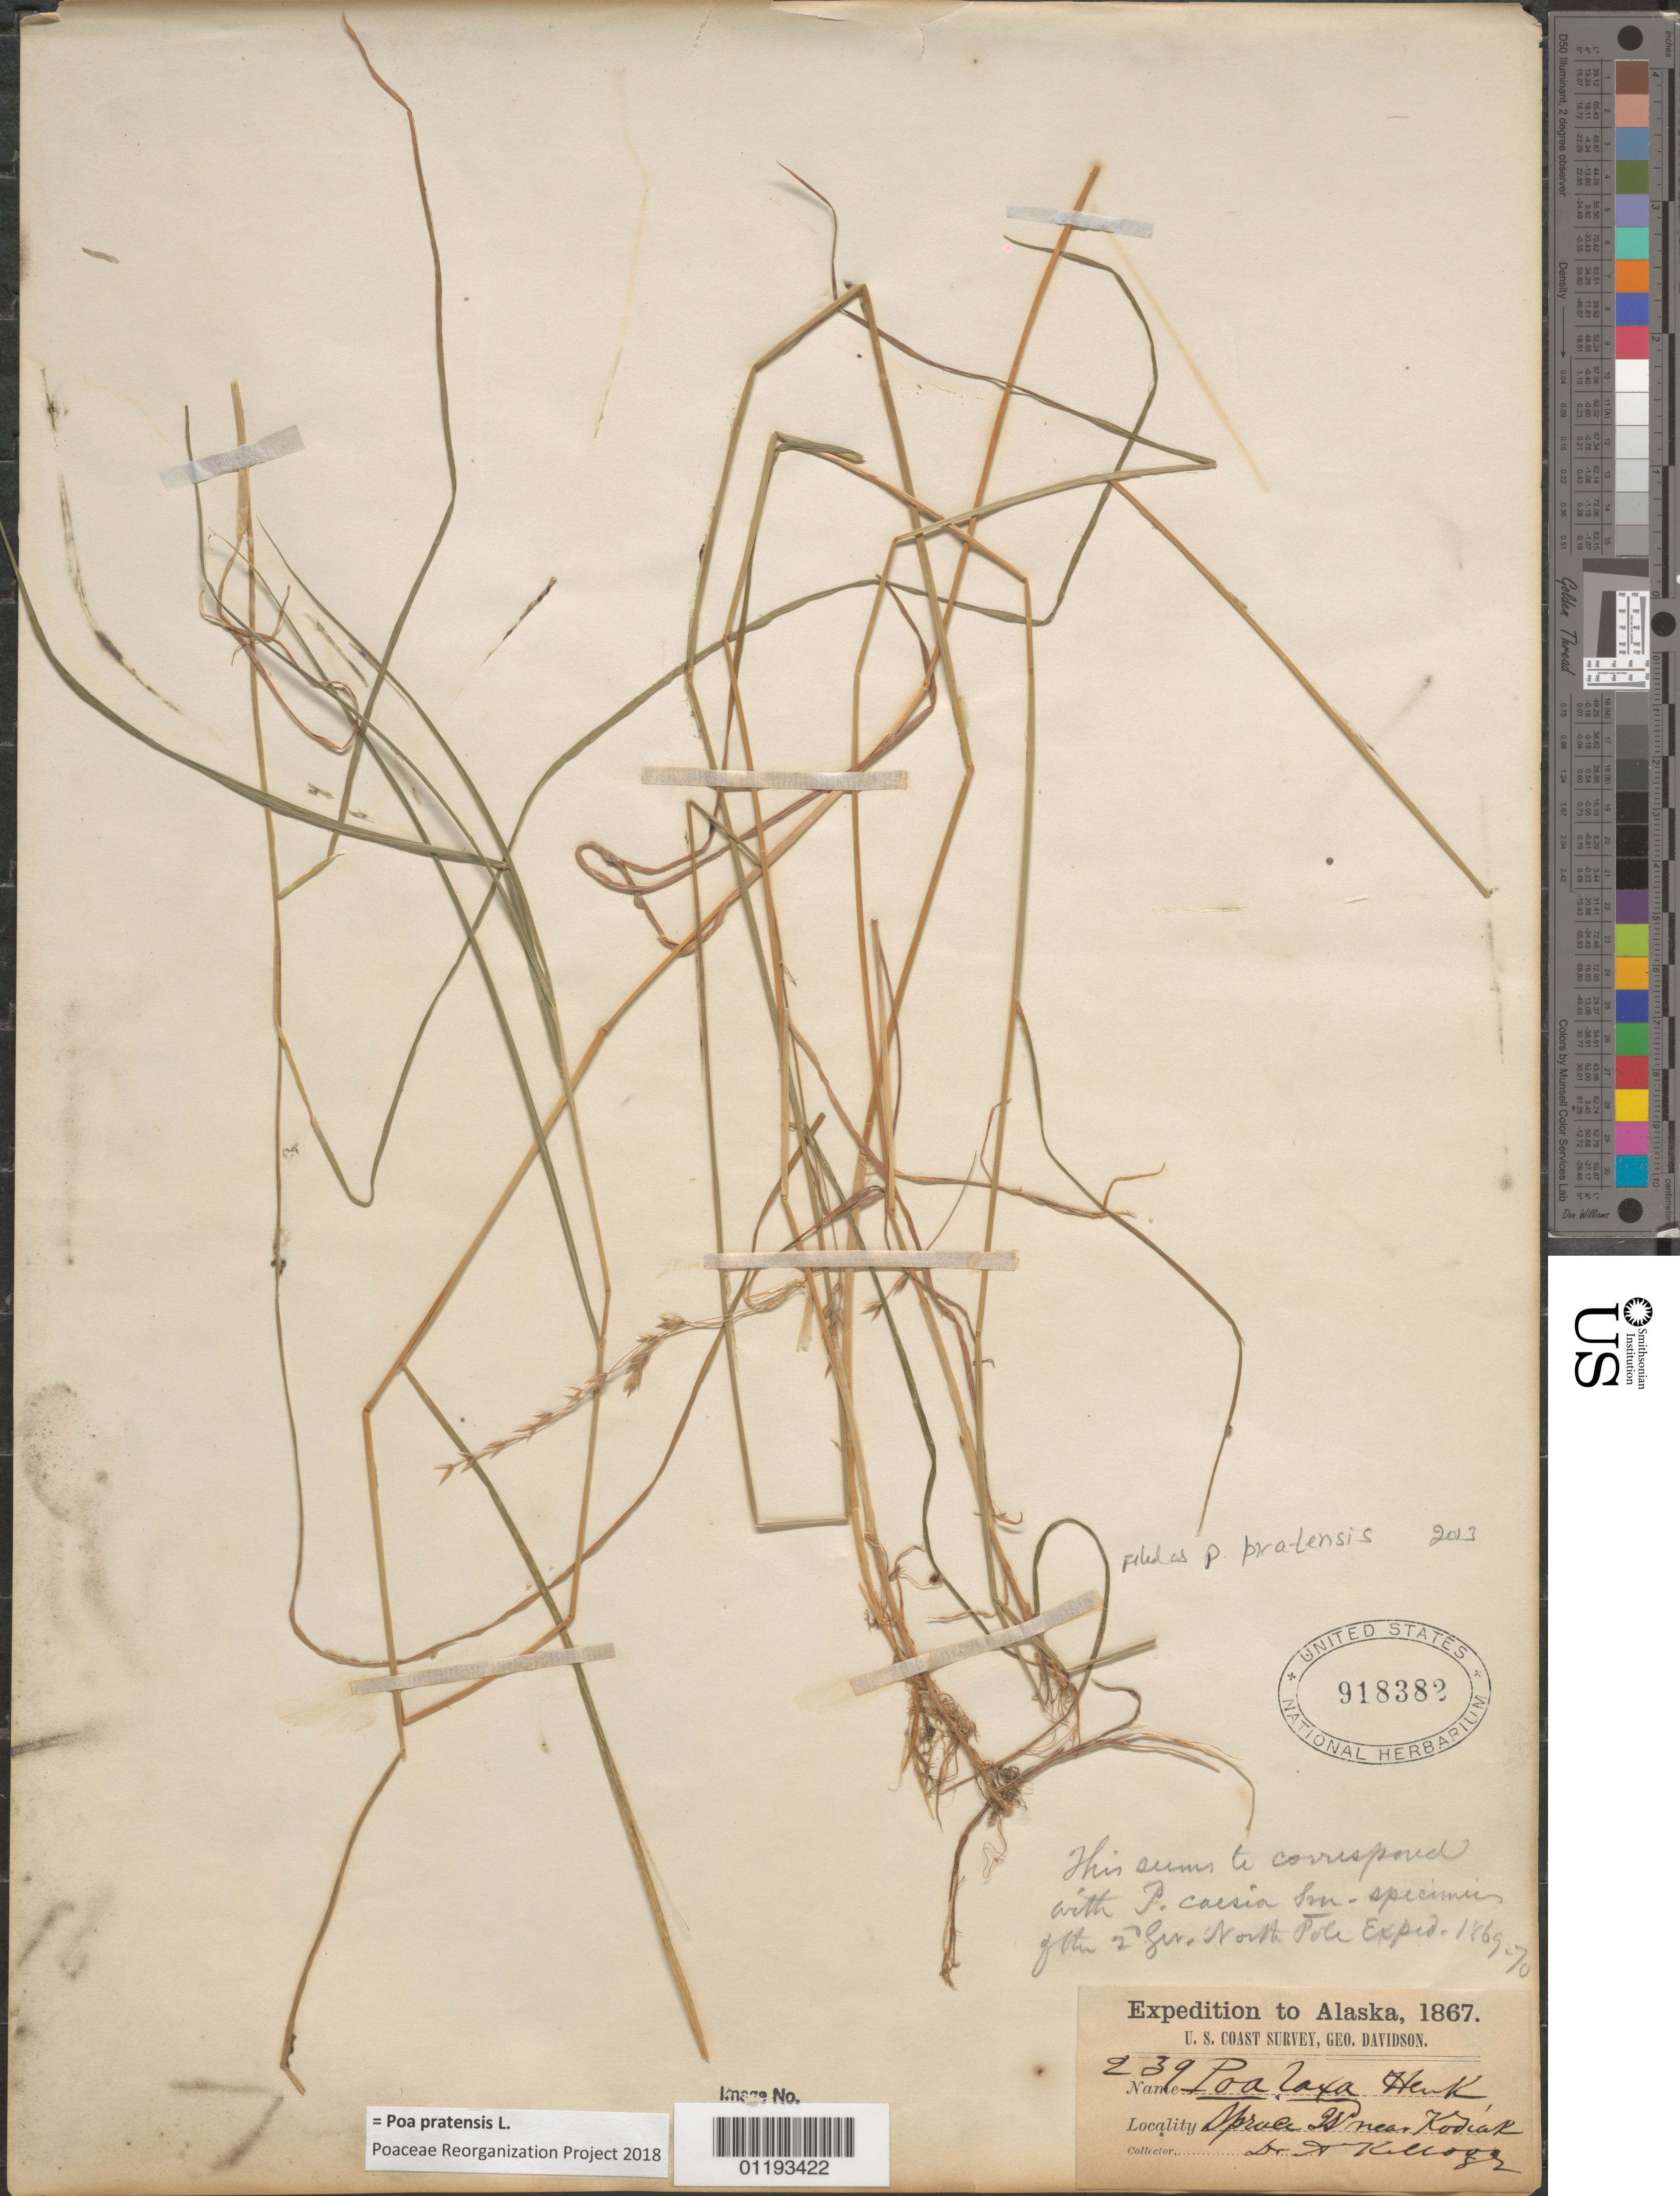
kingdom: Plantae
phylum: Tracheophyta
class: Liliopsida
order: Poales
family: Poaceae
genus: Poa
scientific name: Poa pratensis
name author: L.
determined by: Poaceae Reorganization Project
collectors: A. Kellogg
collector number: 239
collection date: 1867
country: United States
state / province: Alaska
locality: Kodiak, Spruce Island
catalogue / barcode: US 918382